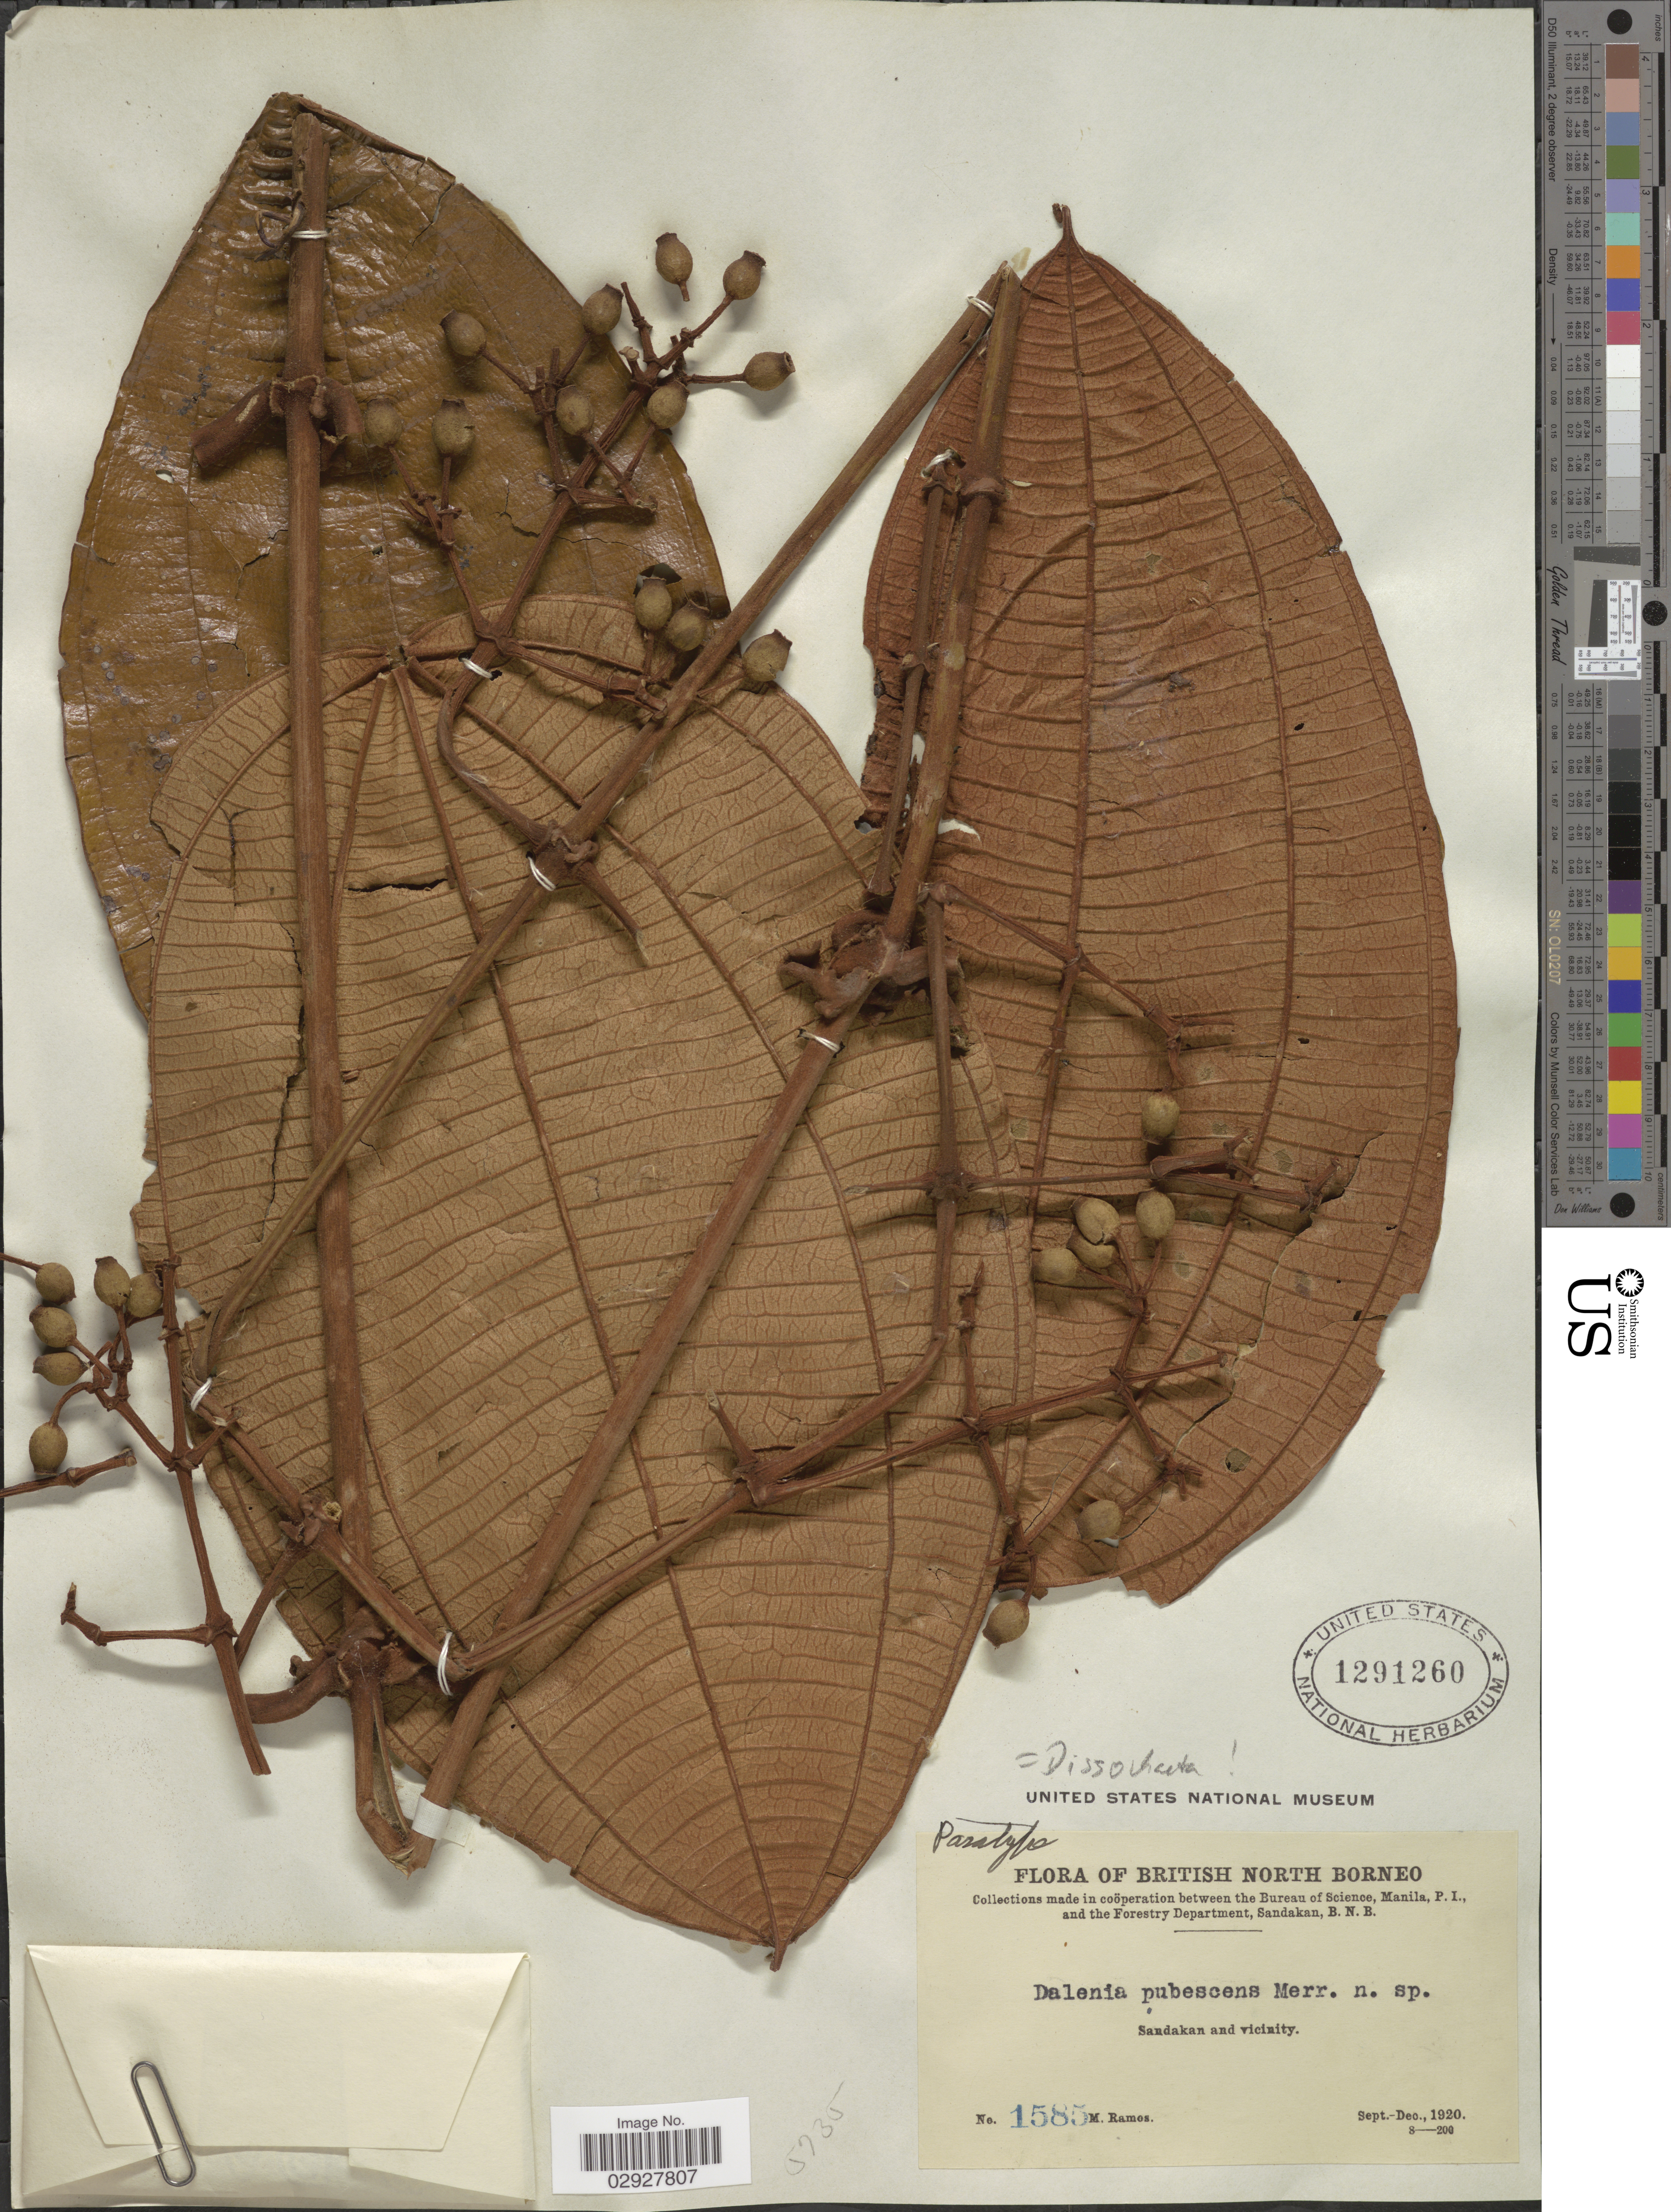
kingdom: Plantae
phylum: Tracheophyta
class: Magnoliopsida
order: Myrtales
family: Melastomataceae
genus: Dalenia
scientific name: Dalenia beccariana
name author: (Cogn.) Ridl. ex M.P. Nayar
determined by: Veldkamp, J. F.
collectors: M. Ramos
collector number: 1585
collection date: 1920-09/1920-12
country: Malaysia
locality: British North Borneo. Sandakan and vicinity.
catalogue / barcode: US 1291260